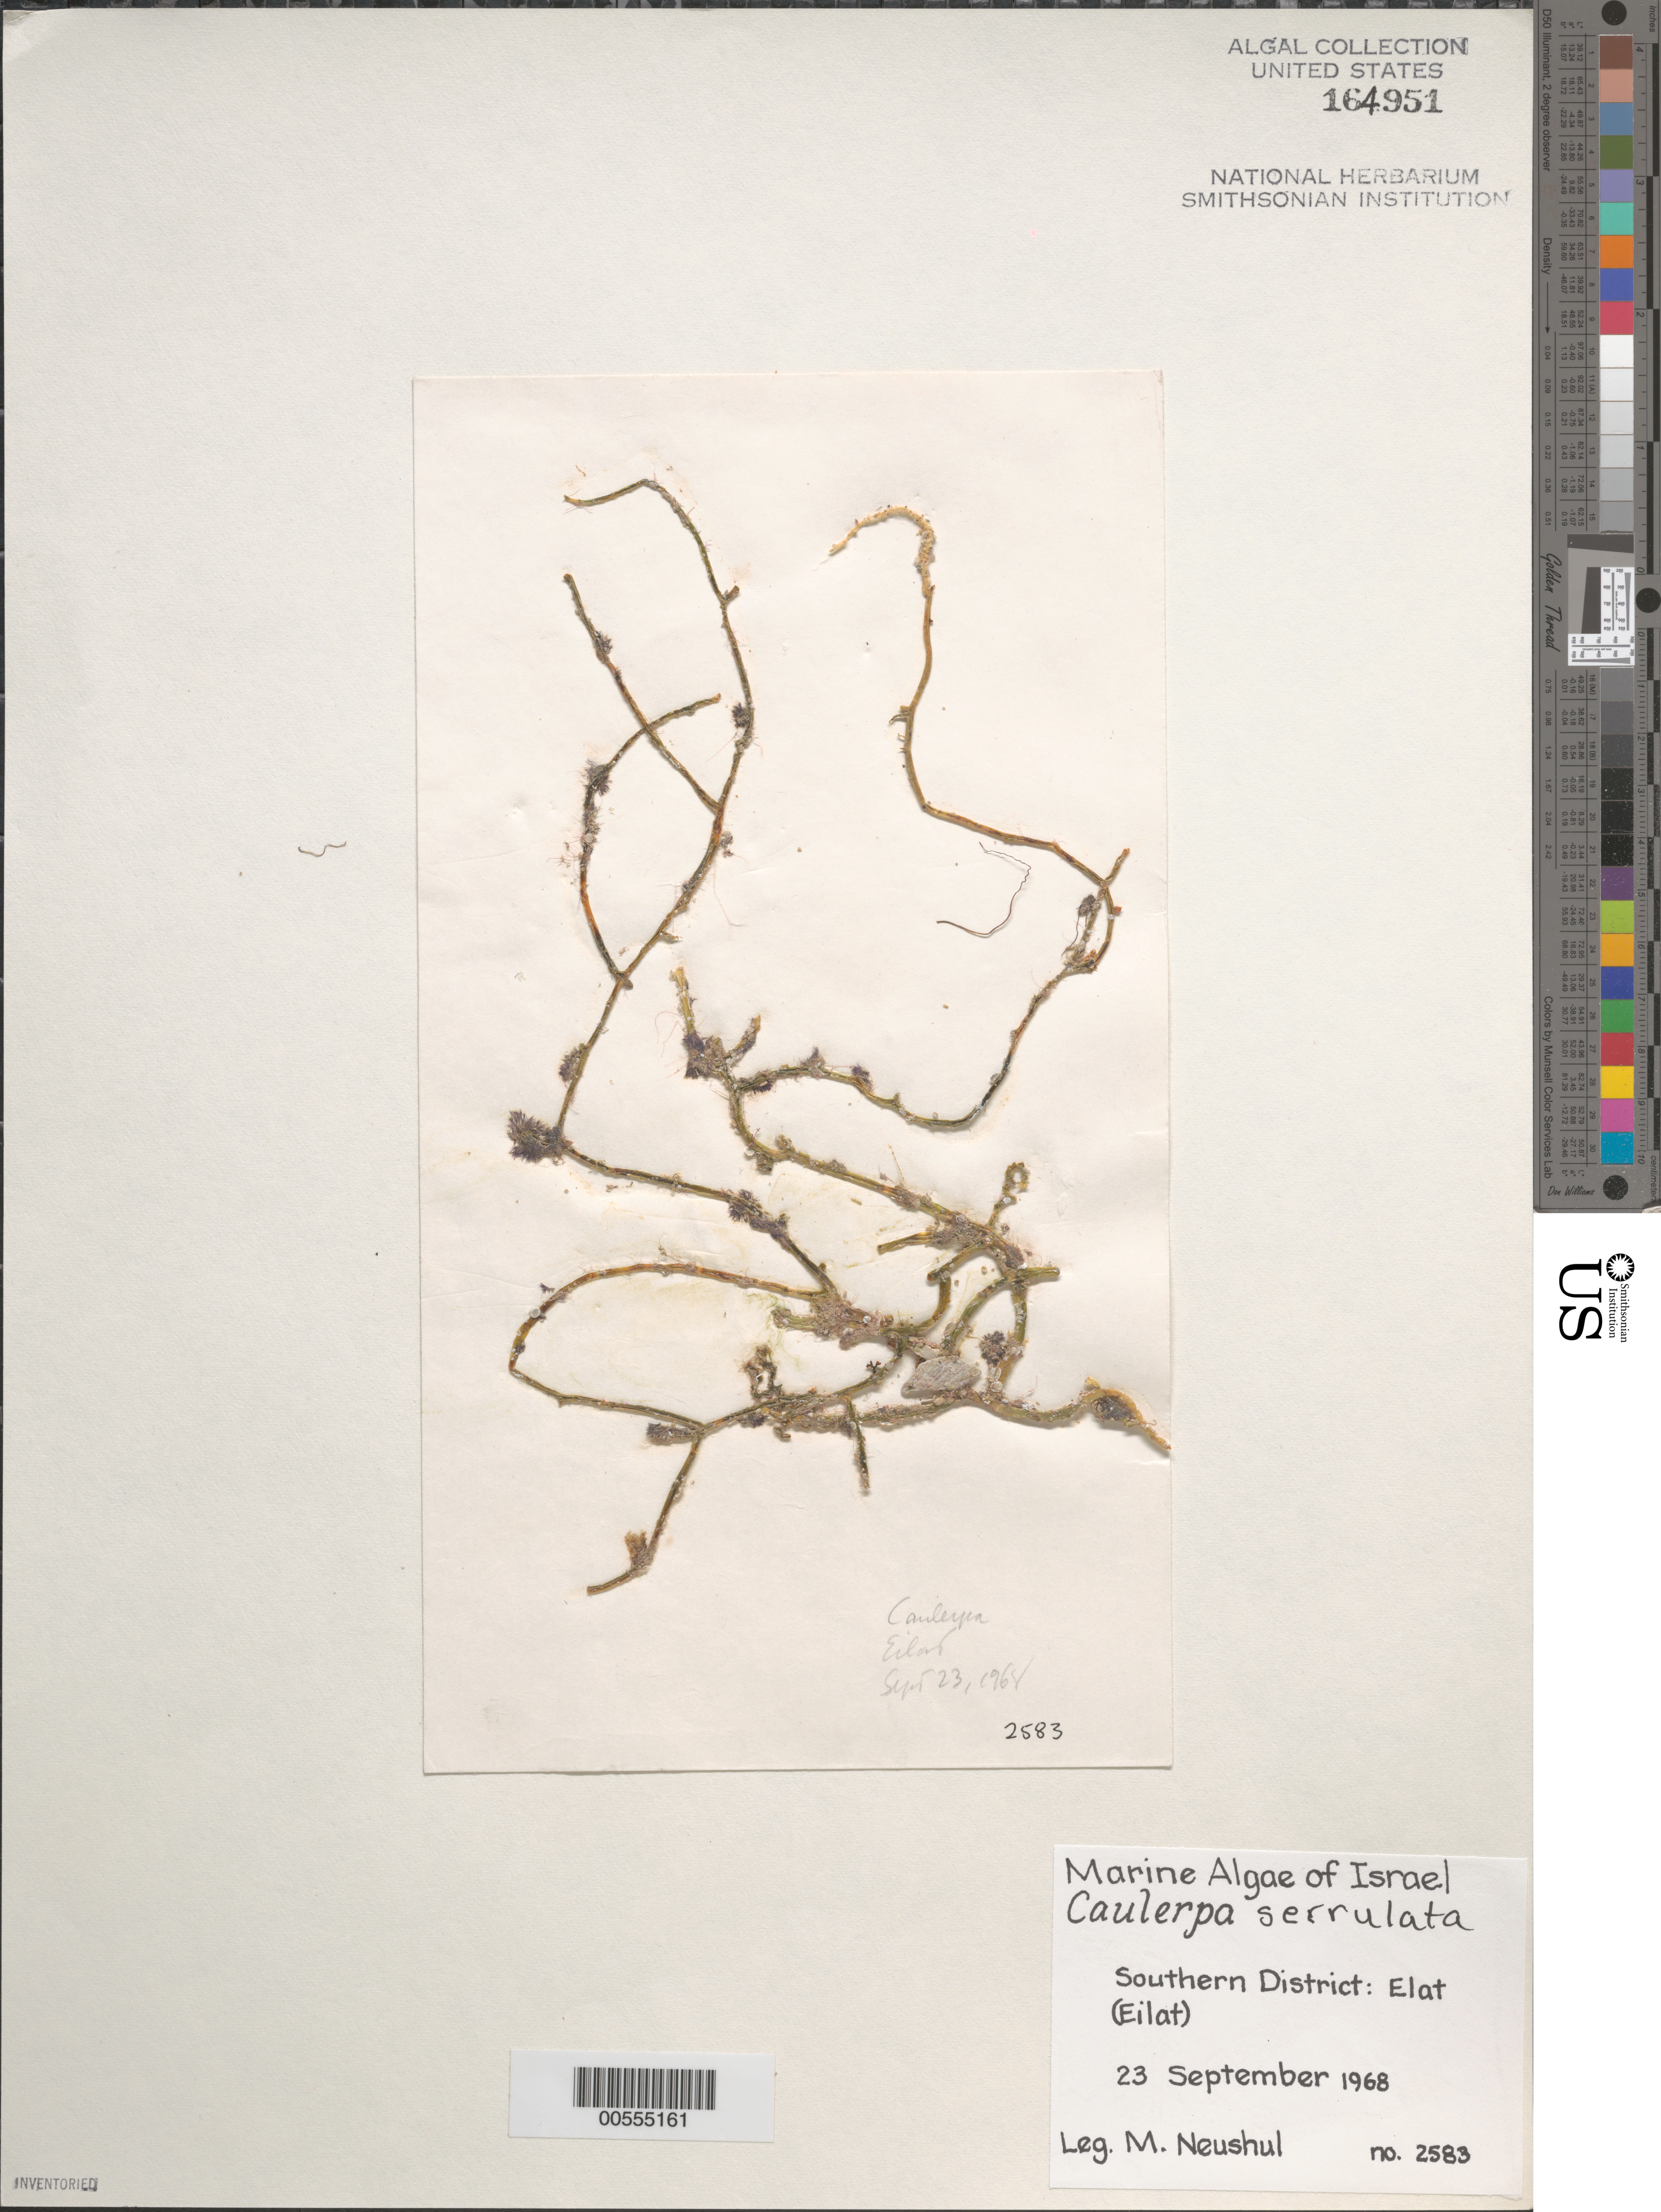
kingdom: Plantae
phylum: Chlorophyta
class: Ulvophyceae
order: Bryopsidales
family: Caulerpaceae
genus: Caulerpa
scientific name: Caulerpa sp.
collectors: M. Neushul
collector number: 2583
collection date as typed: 23 Sep 1968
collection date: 1968-09-23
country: Israel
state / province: Southern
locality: Elat (Eilat)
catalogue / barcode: US 164951